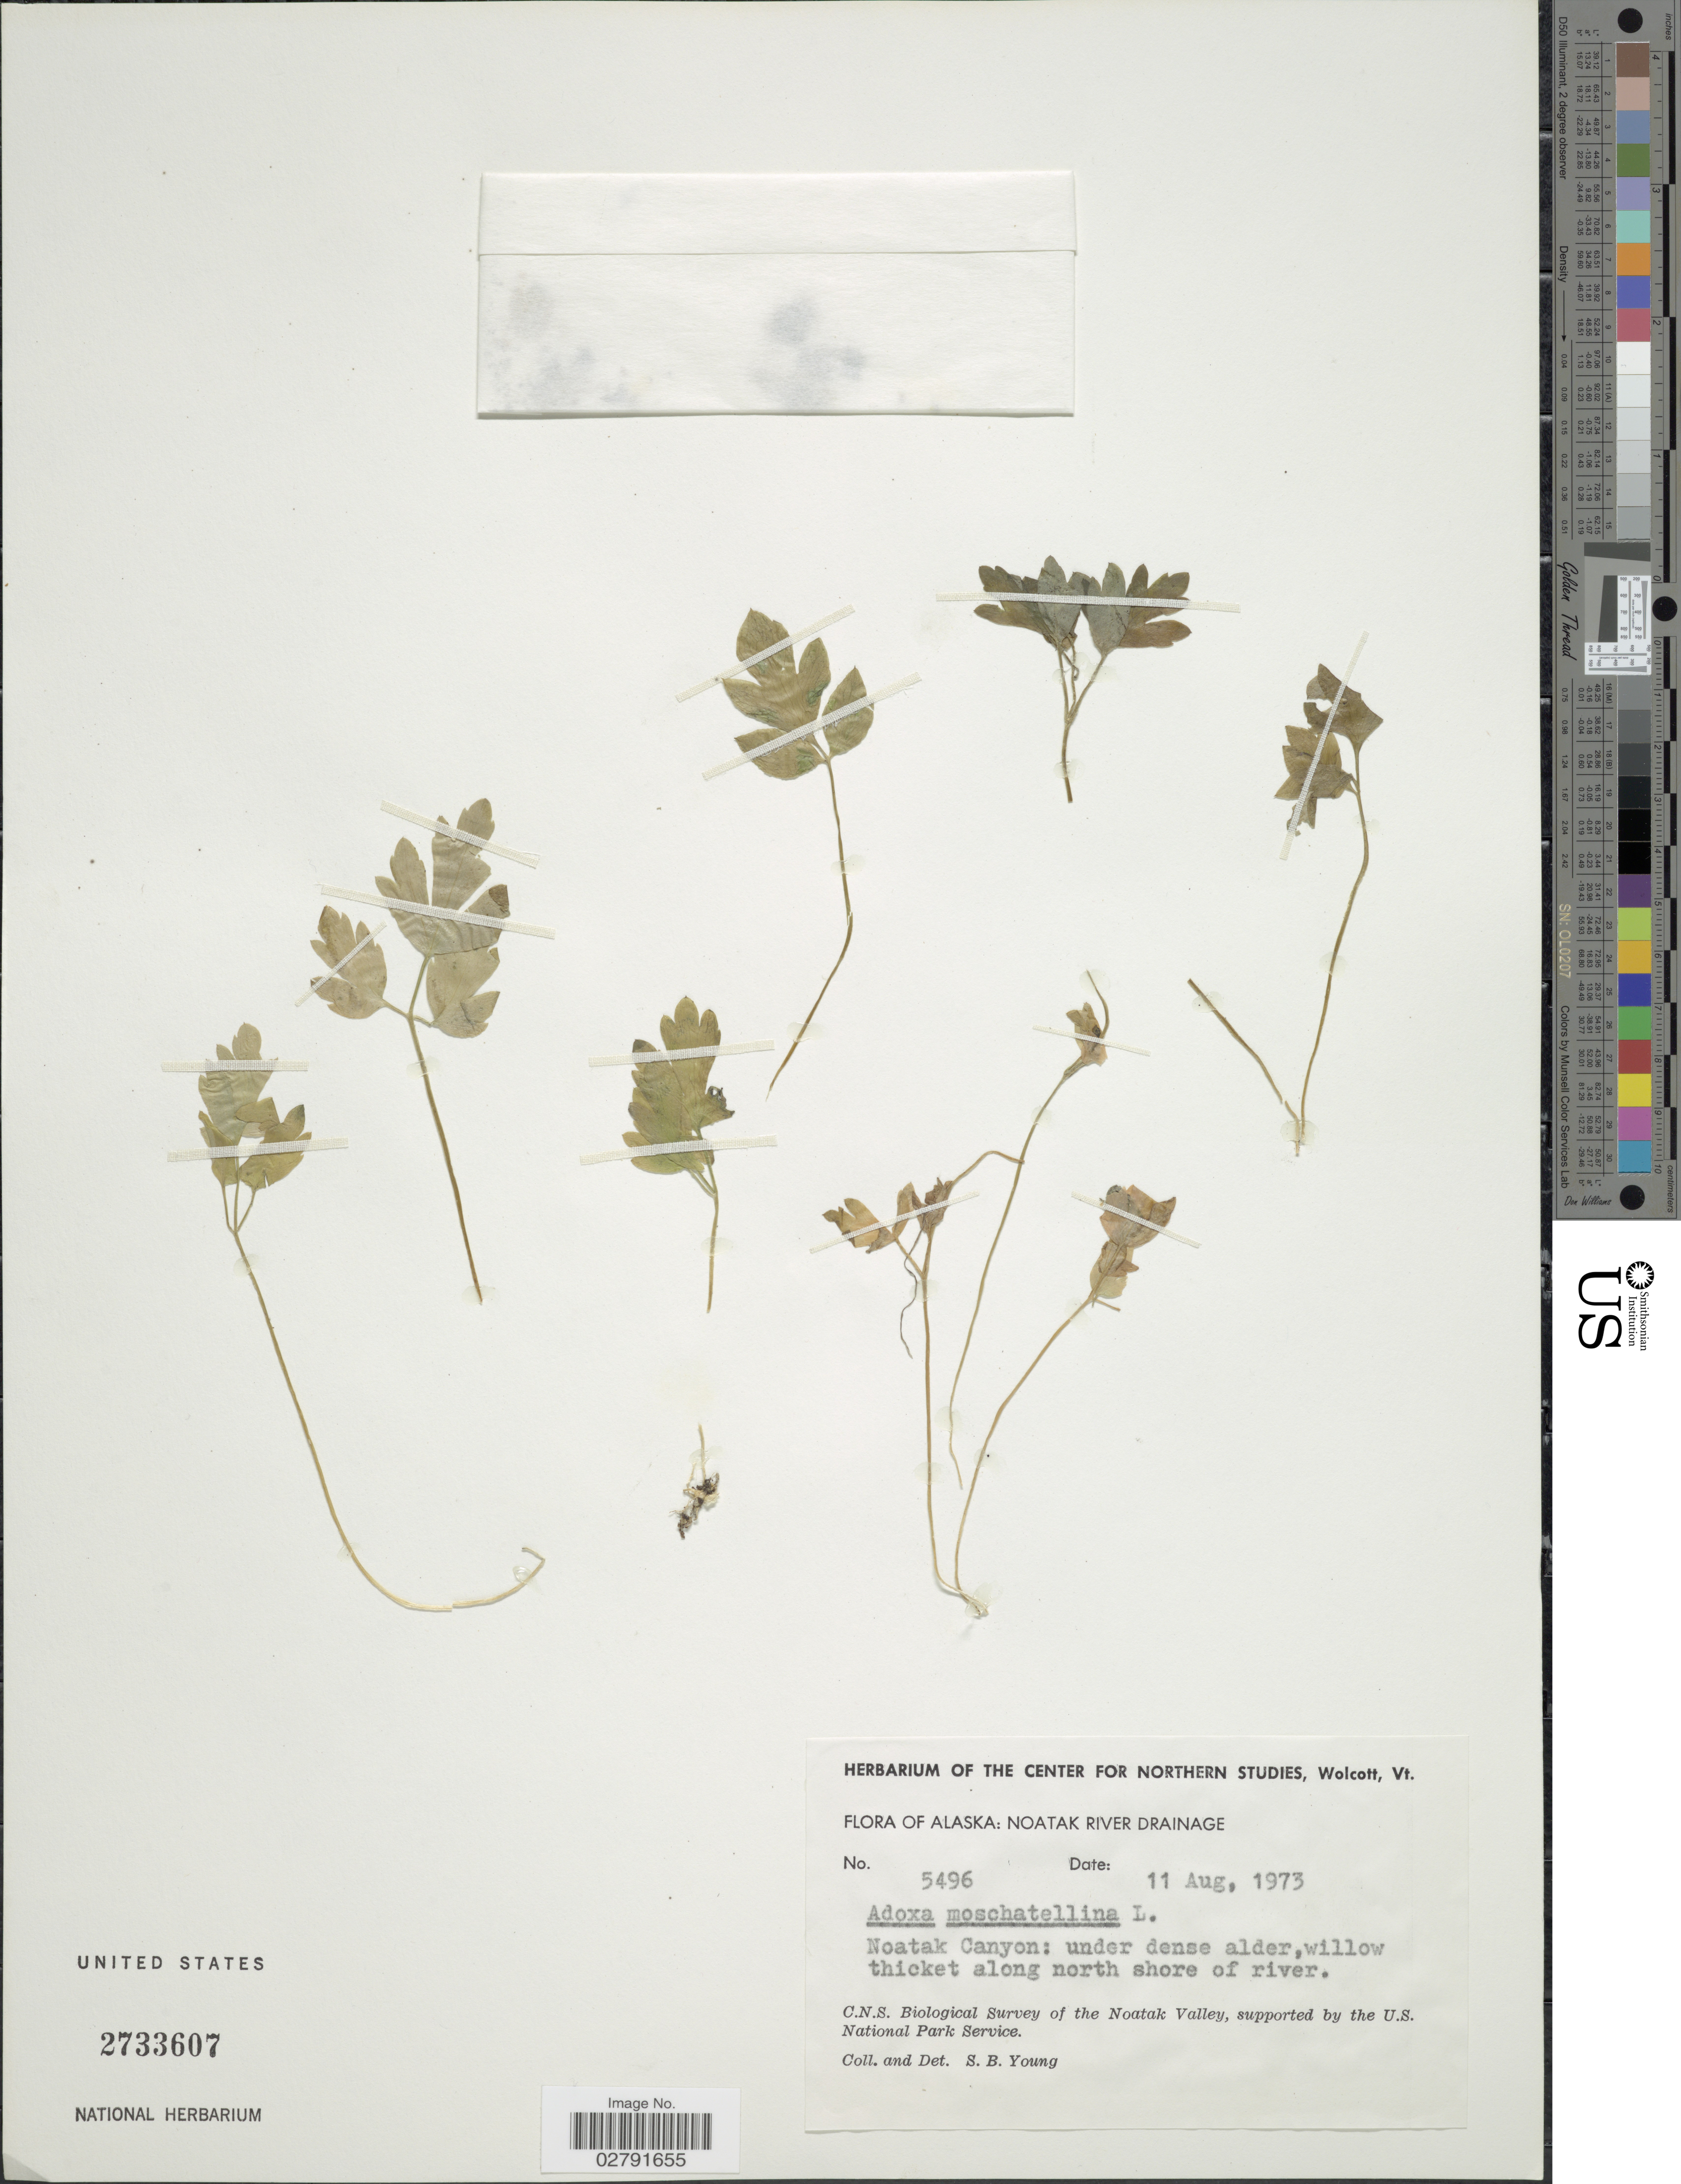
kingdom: Plantae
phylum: Tracheophyta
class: Magnoliopsida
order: Dipsacales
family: Viburnaceae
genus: Adoxa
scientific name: Adoxa moschatellina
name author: L.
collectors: S. Young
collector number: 5496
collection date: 1973-08-11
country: United States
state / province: Alaska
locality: Noatak River Drainage, Noatak Canyon: under dense alder, willow thicket along north shore of river.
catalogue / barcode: US 2733607